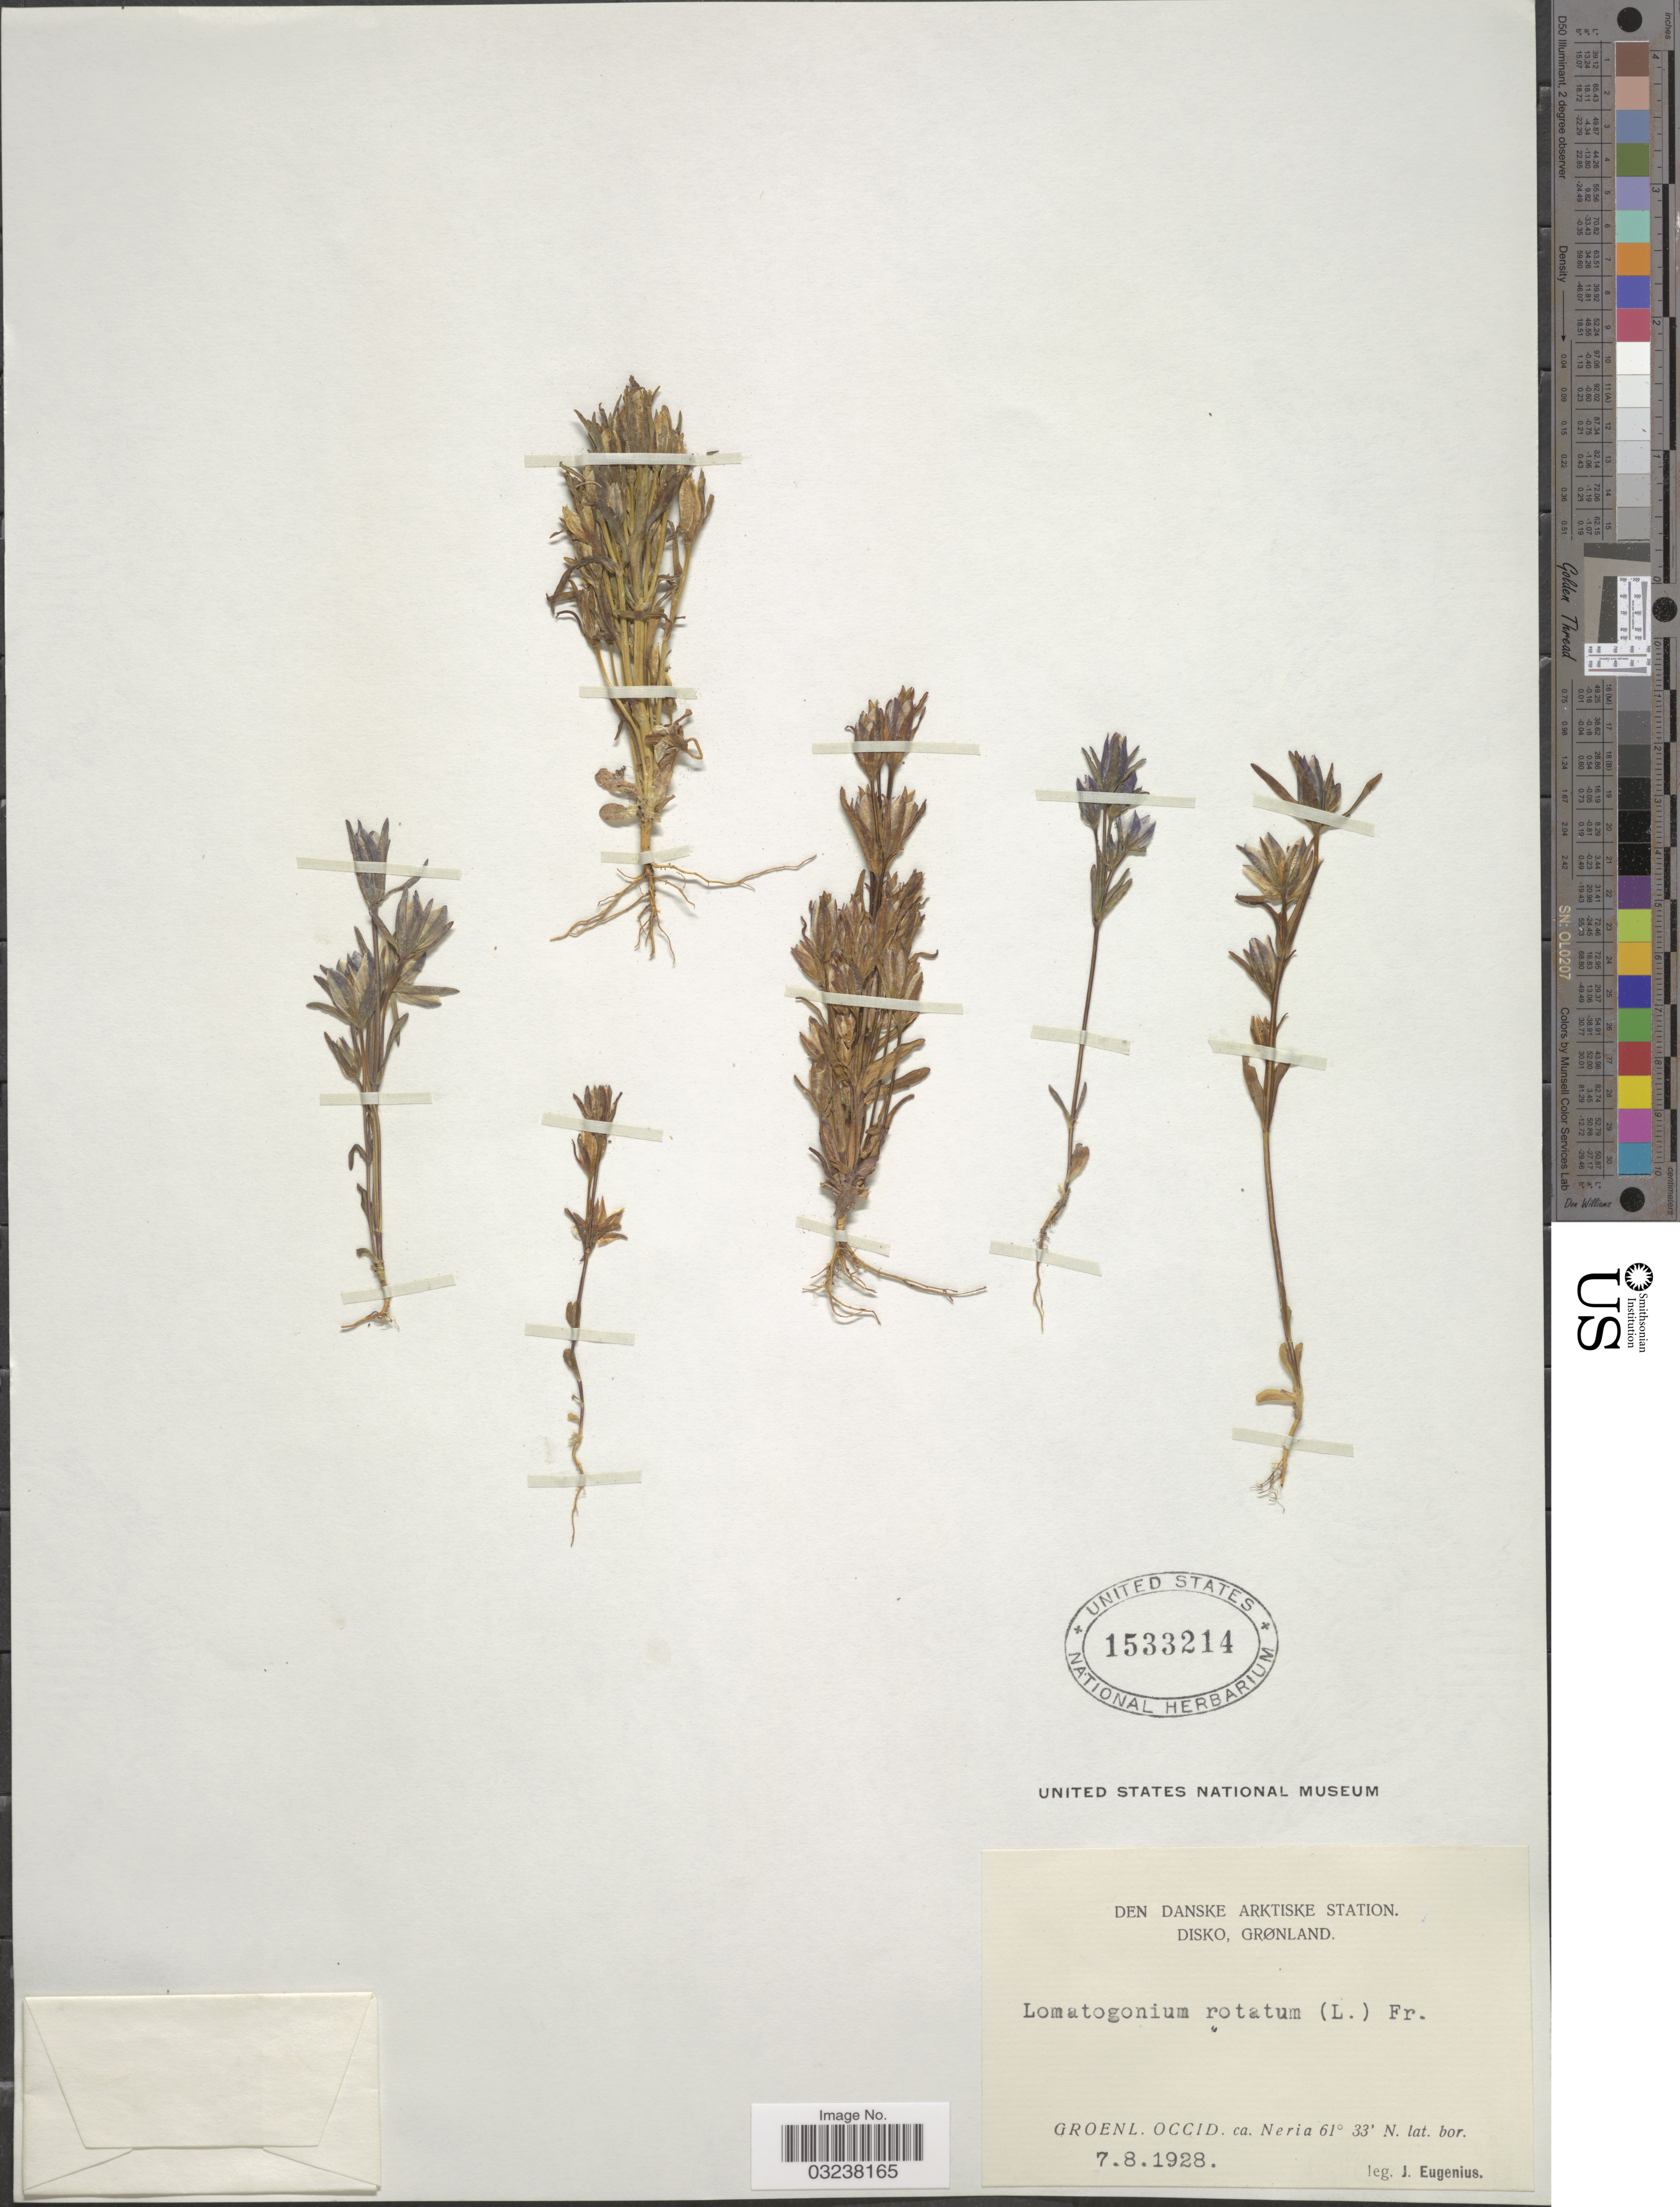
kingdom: Plantae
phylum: Tracheophyta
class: Magnoliopsida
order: Gentianales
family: Gentianaceae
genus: Lomatogonium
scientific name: Lomatogonium rotatum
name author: (L.) Fr.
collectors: J. Eugenius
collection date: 1928-08-07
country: Greenland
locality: Den Danske Arktiske Station. Disko, Grønland. Groenl. Occid. ca. Neria.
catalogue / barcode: US 1533214